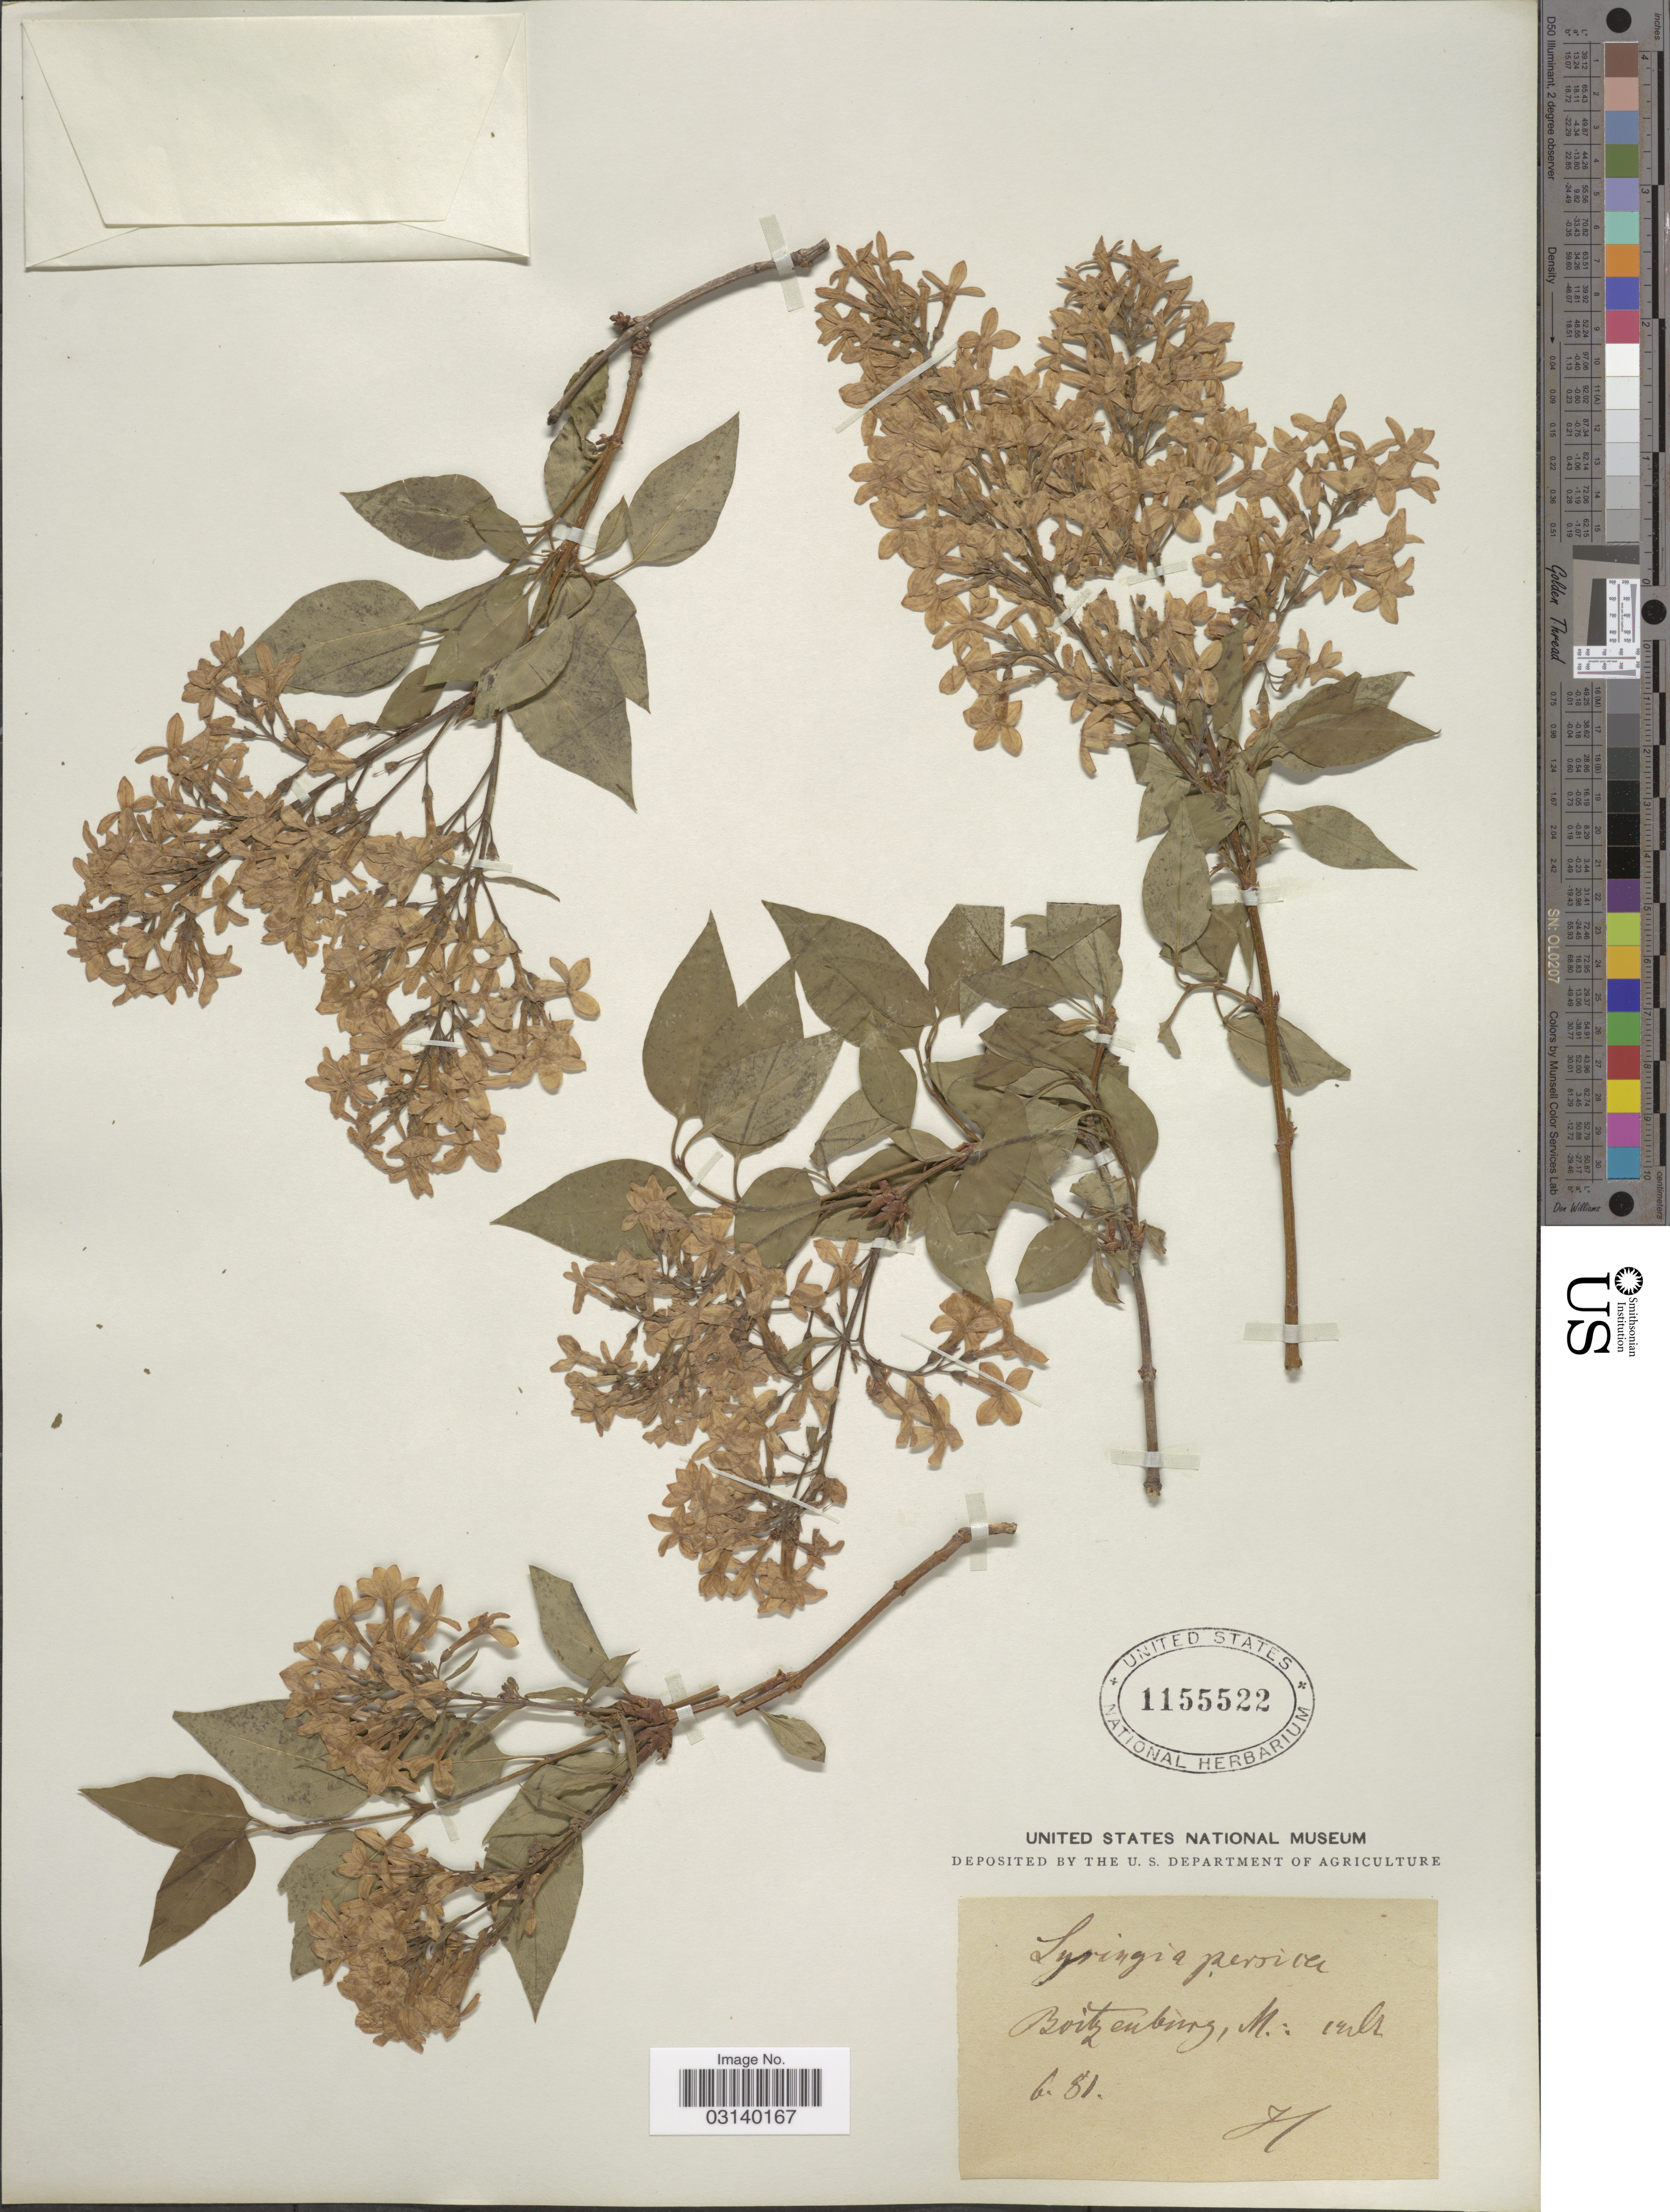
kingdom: Plantae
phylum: Tracheophyta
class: Magnoliopsida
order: Lamiales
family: Oleaceae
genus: Syringa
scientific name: Syringa persica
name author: L.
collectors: H.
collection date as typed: Transcribed d/m/y: /6/81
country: Germany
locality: Boitzenburg, M: cult.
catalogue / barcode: US 1155522